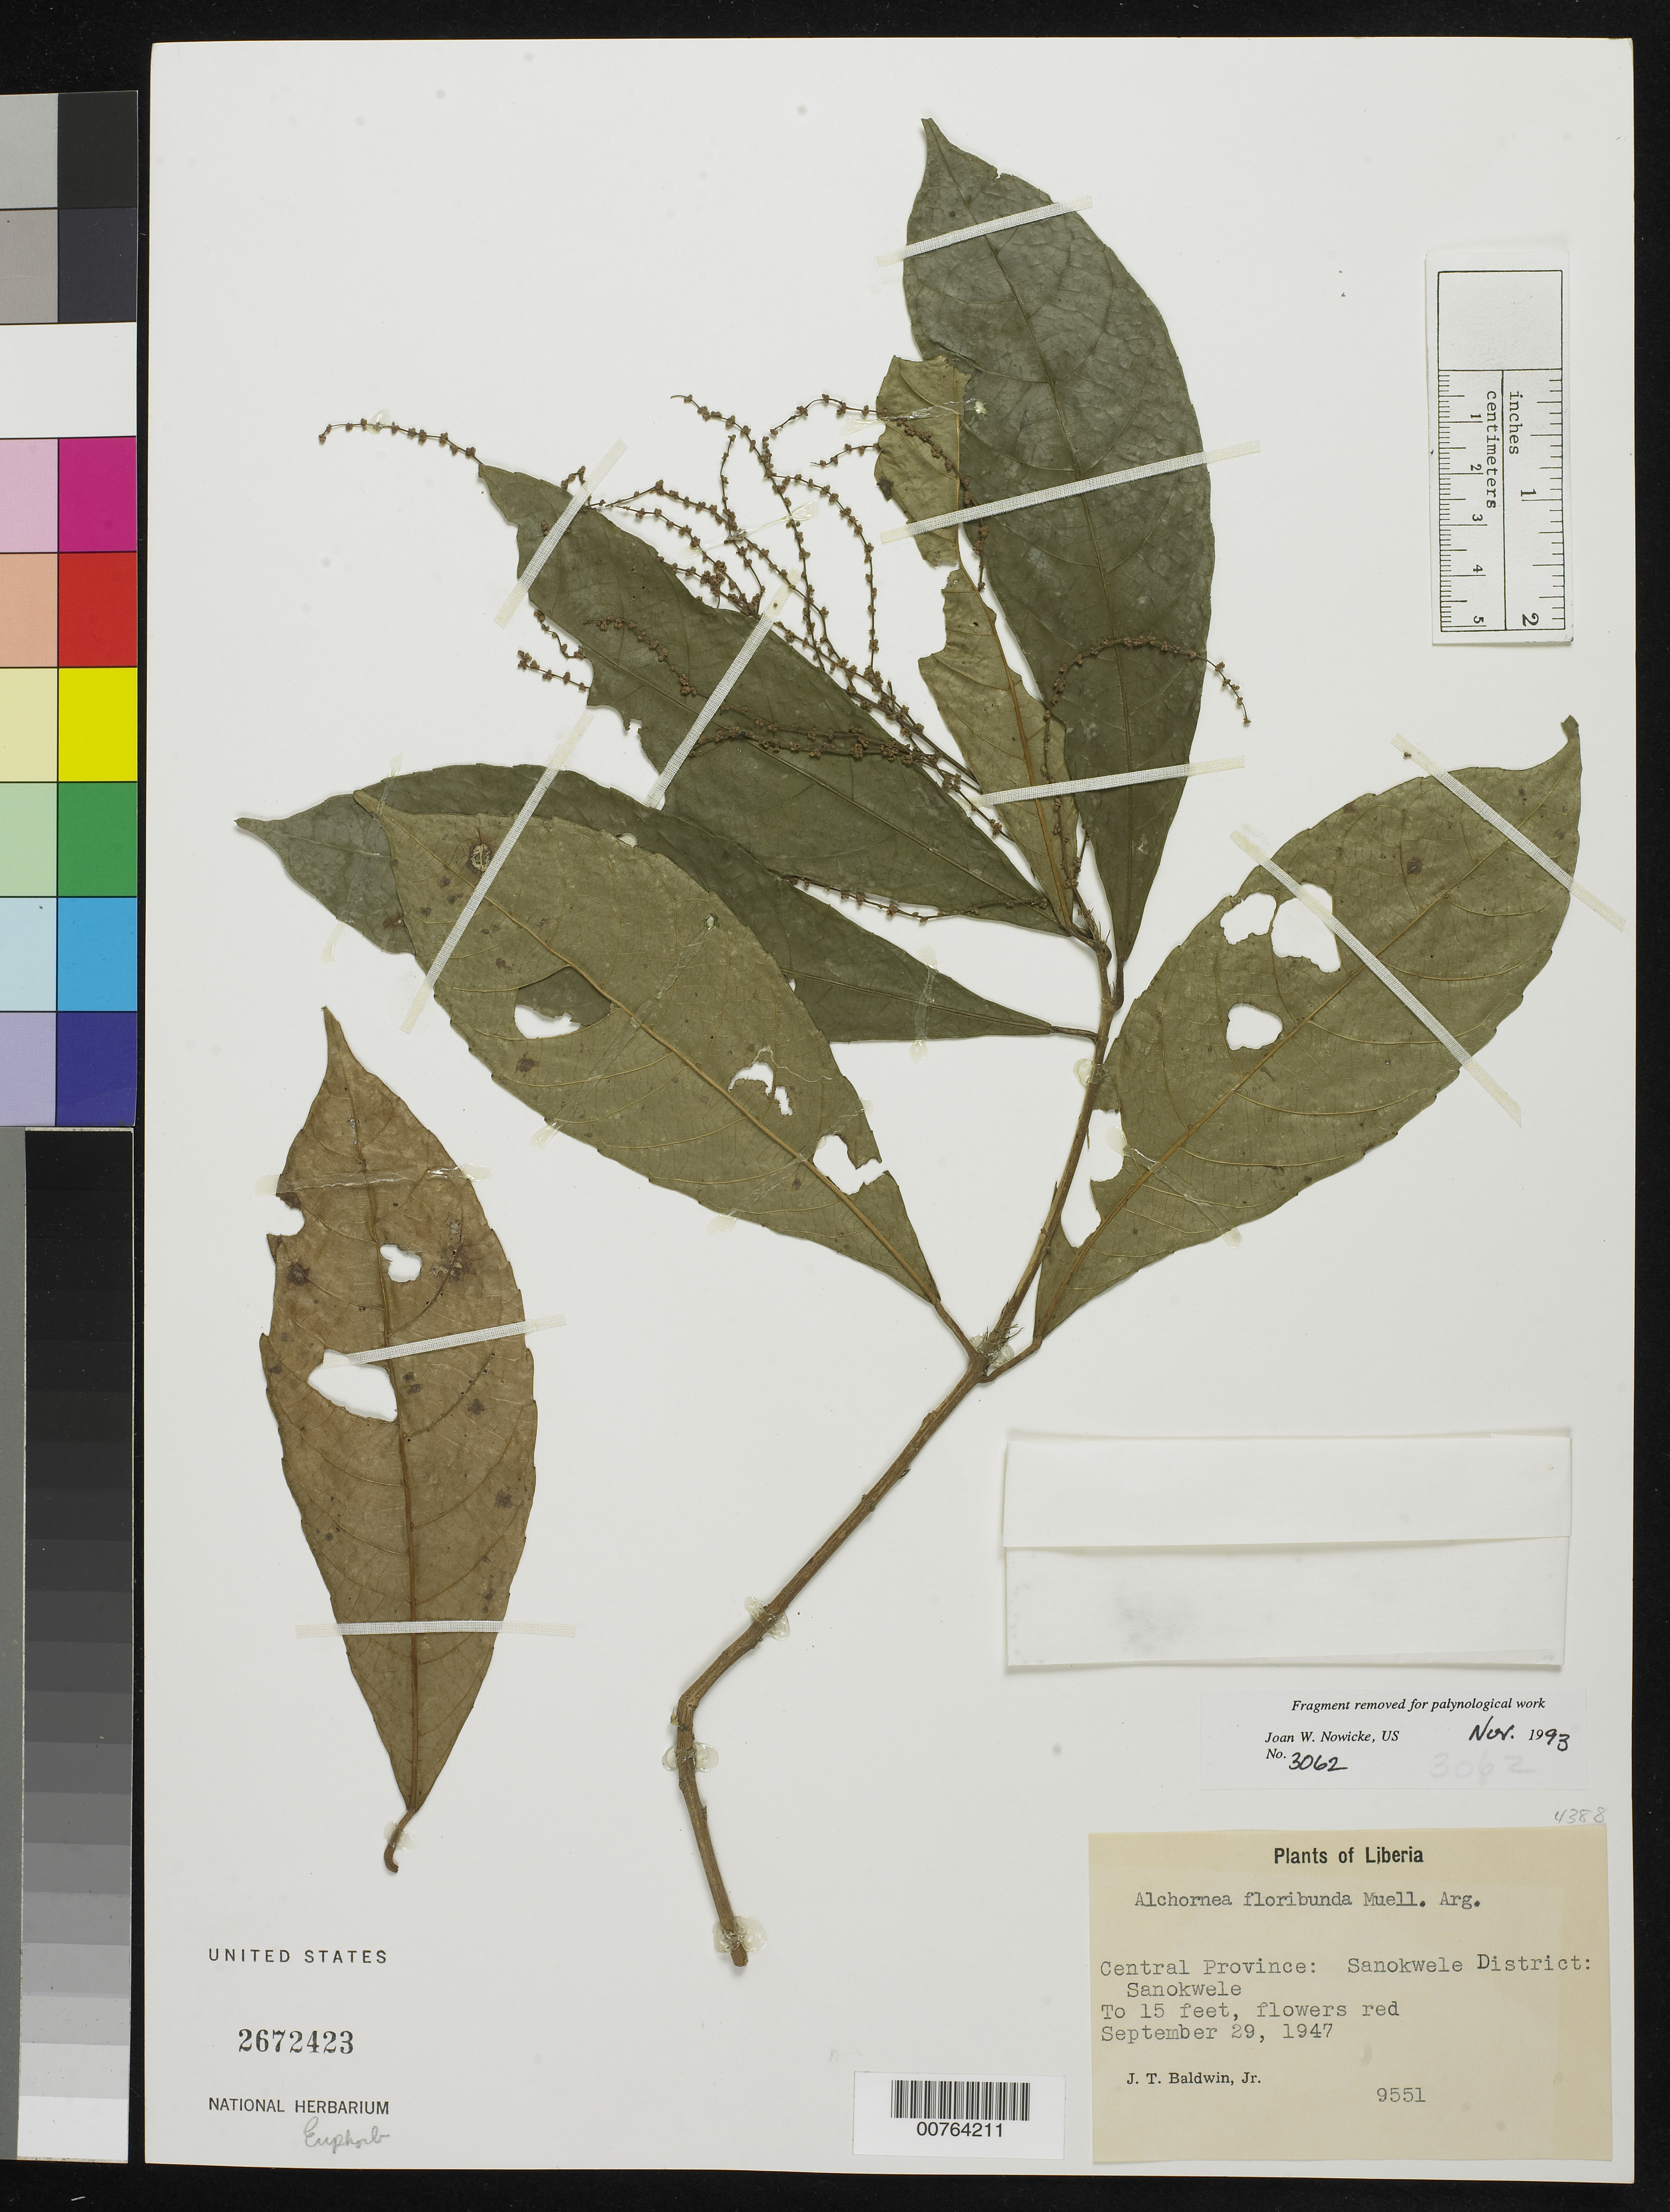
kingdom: Plantae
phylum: Tracheophyta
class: Magnoliopsida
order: Malpighiales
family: Euphorbiaceae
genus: Alchornea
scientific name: Alchornea floribunda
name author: Müll. Arg.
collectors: J. T. Baldwin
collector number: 9551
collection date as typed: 29 Sep 1947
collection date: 1947-09-29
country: Liberia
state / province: Nimba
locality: Central Province: Sanokwele District, Sanokwele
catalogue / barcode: US 2672423